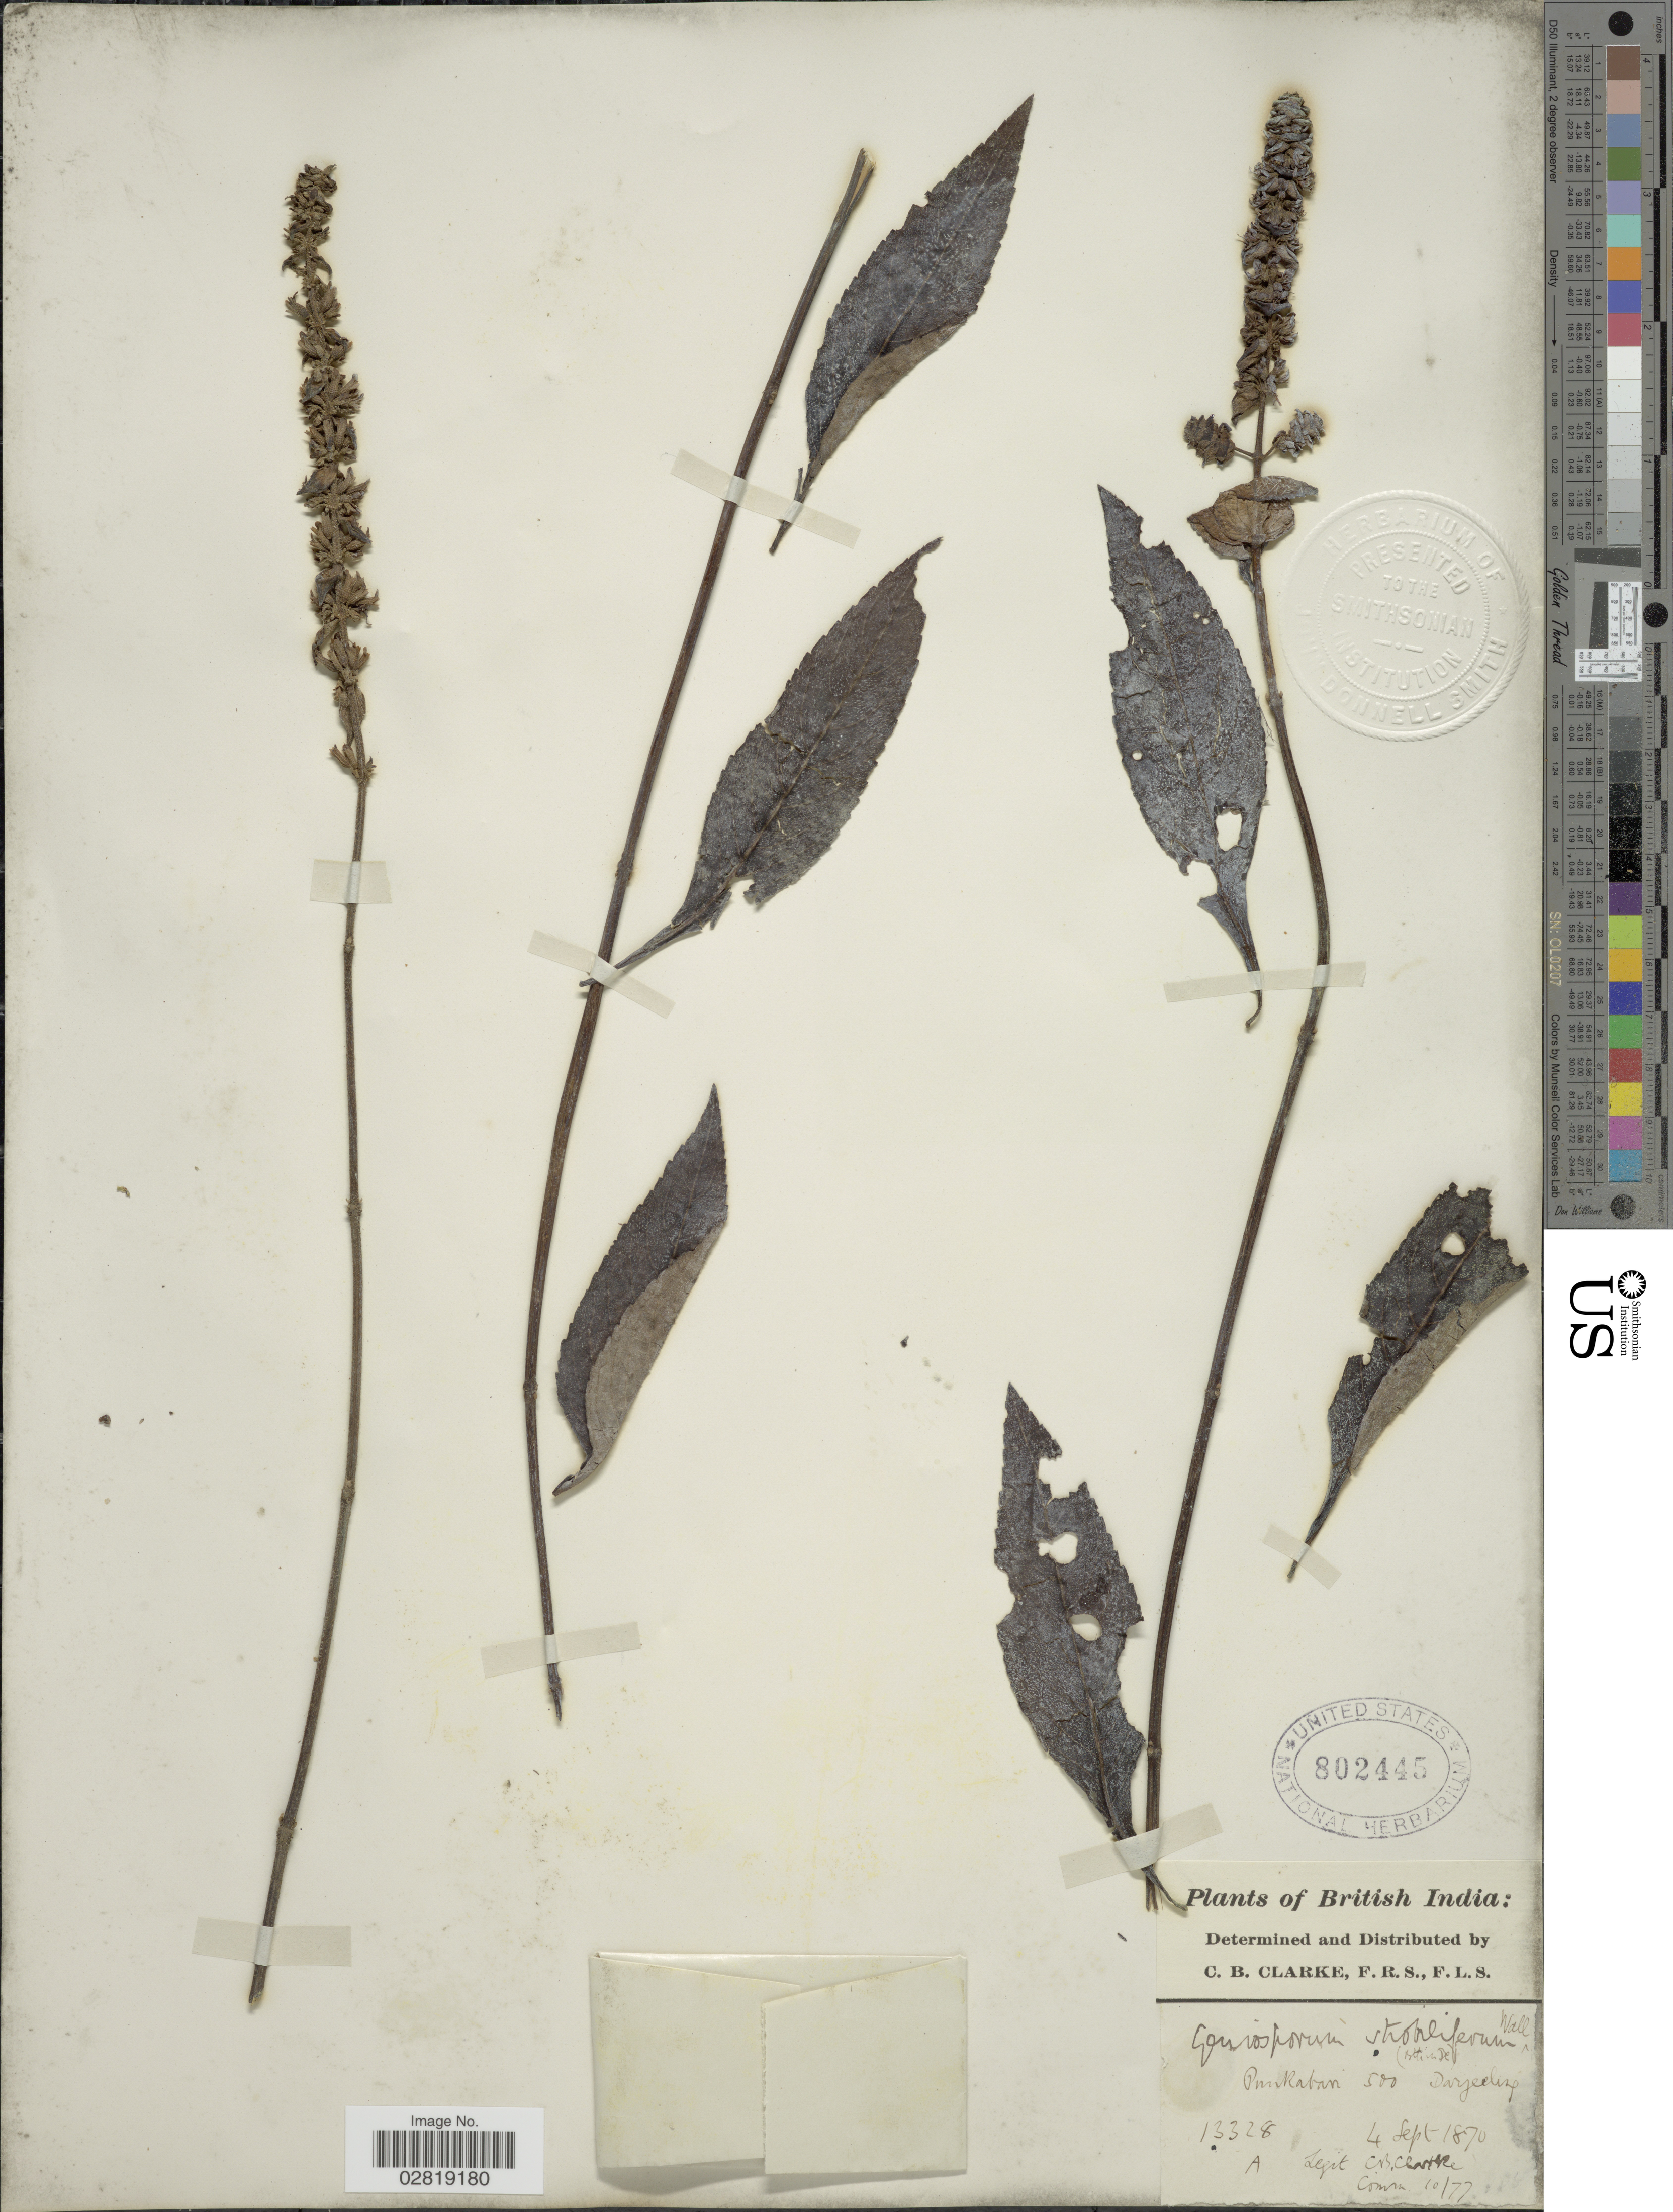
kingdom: Plantae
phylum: Tracheophyta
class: Magnoliopsida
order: Lamiales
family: Lamiaceae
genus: Geniosporum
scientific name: Geniosporum strobiliferum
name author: Wall. ex Benth.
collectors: C. B. Clarke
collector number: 13328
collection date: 1870-09-04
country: India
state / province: West Bengal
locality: British India. Punkaban [interpreted], Darjeeling.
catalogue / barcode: US 802445